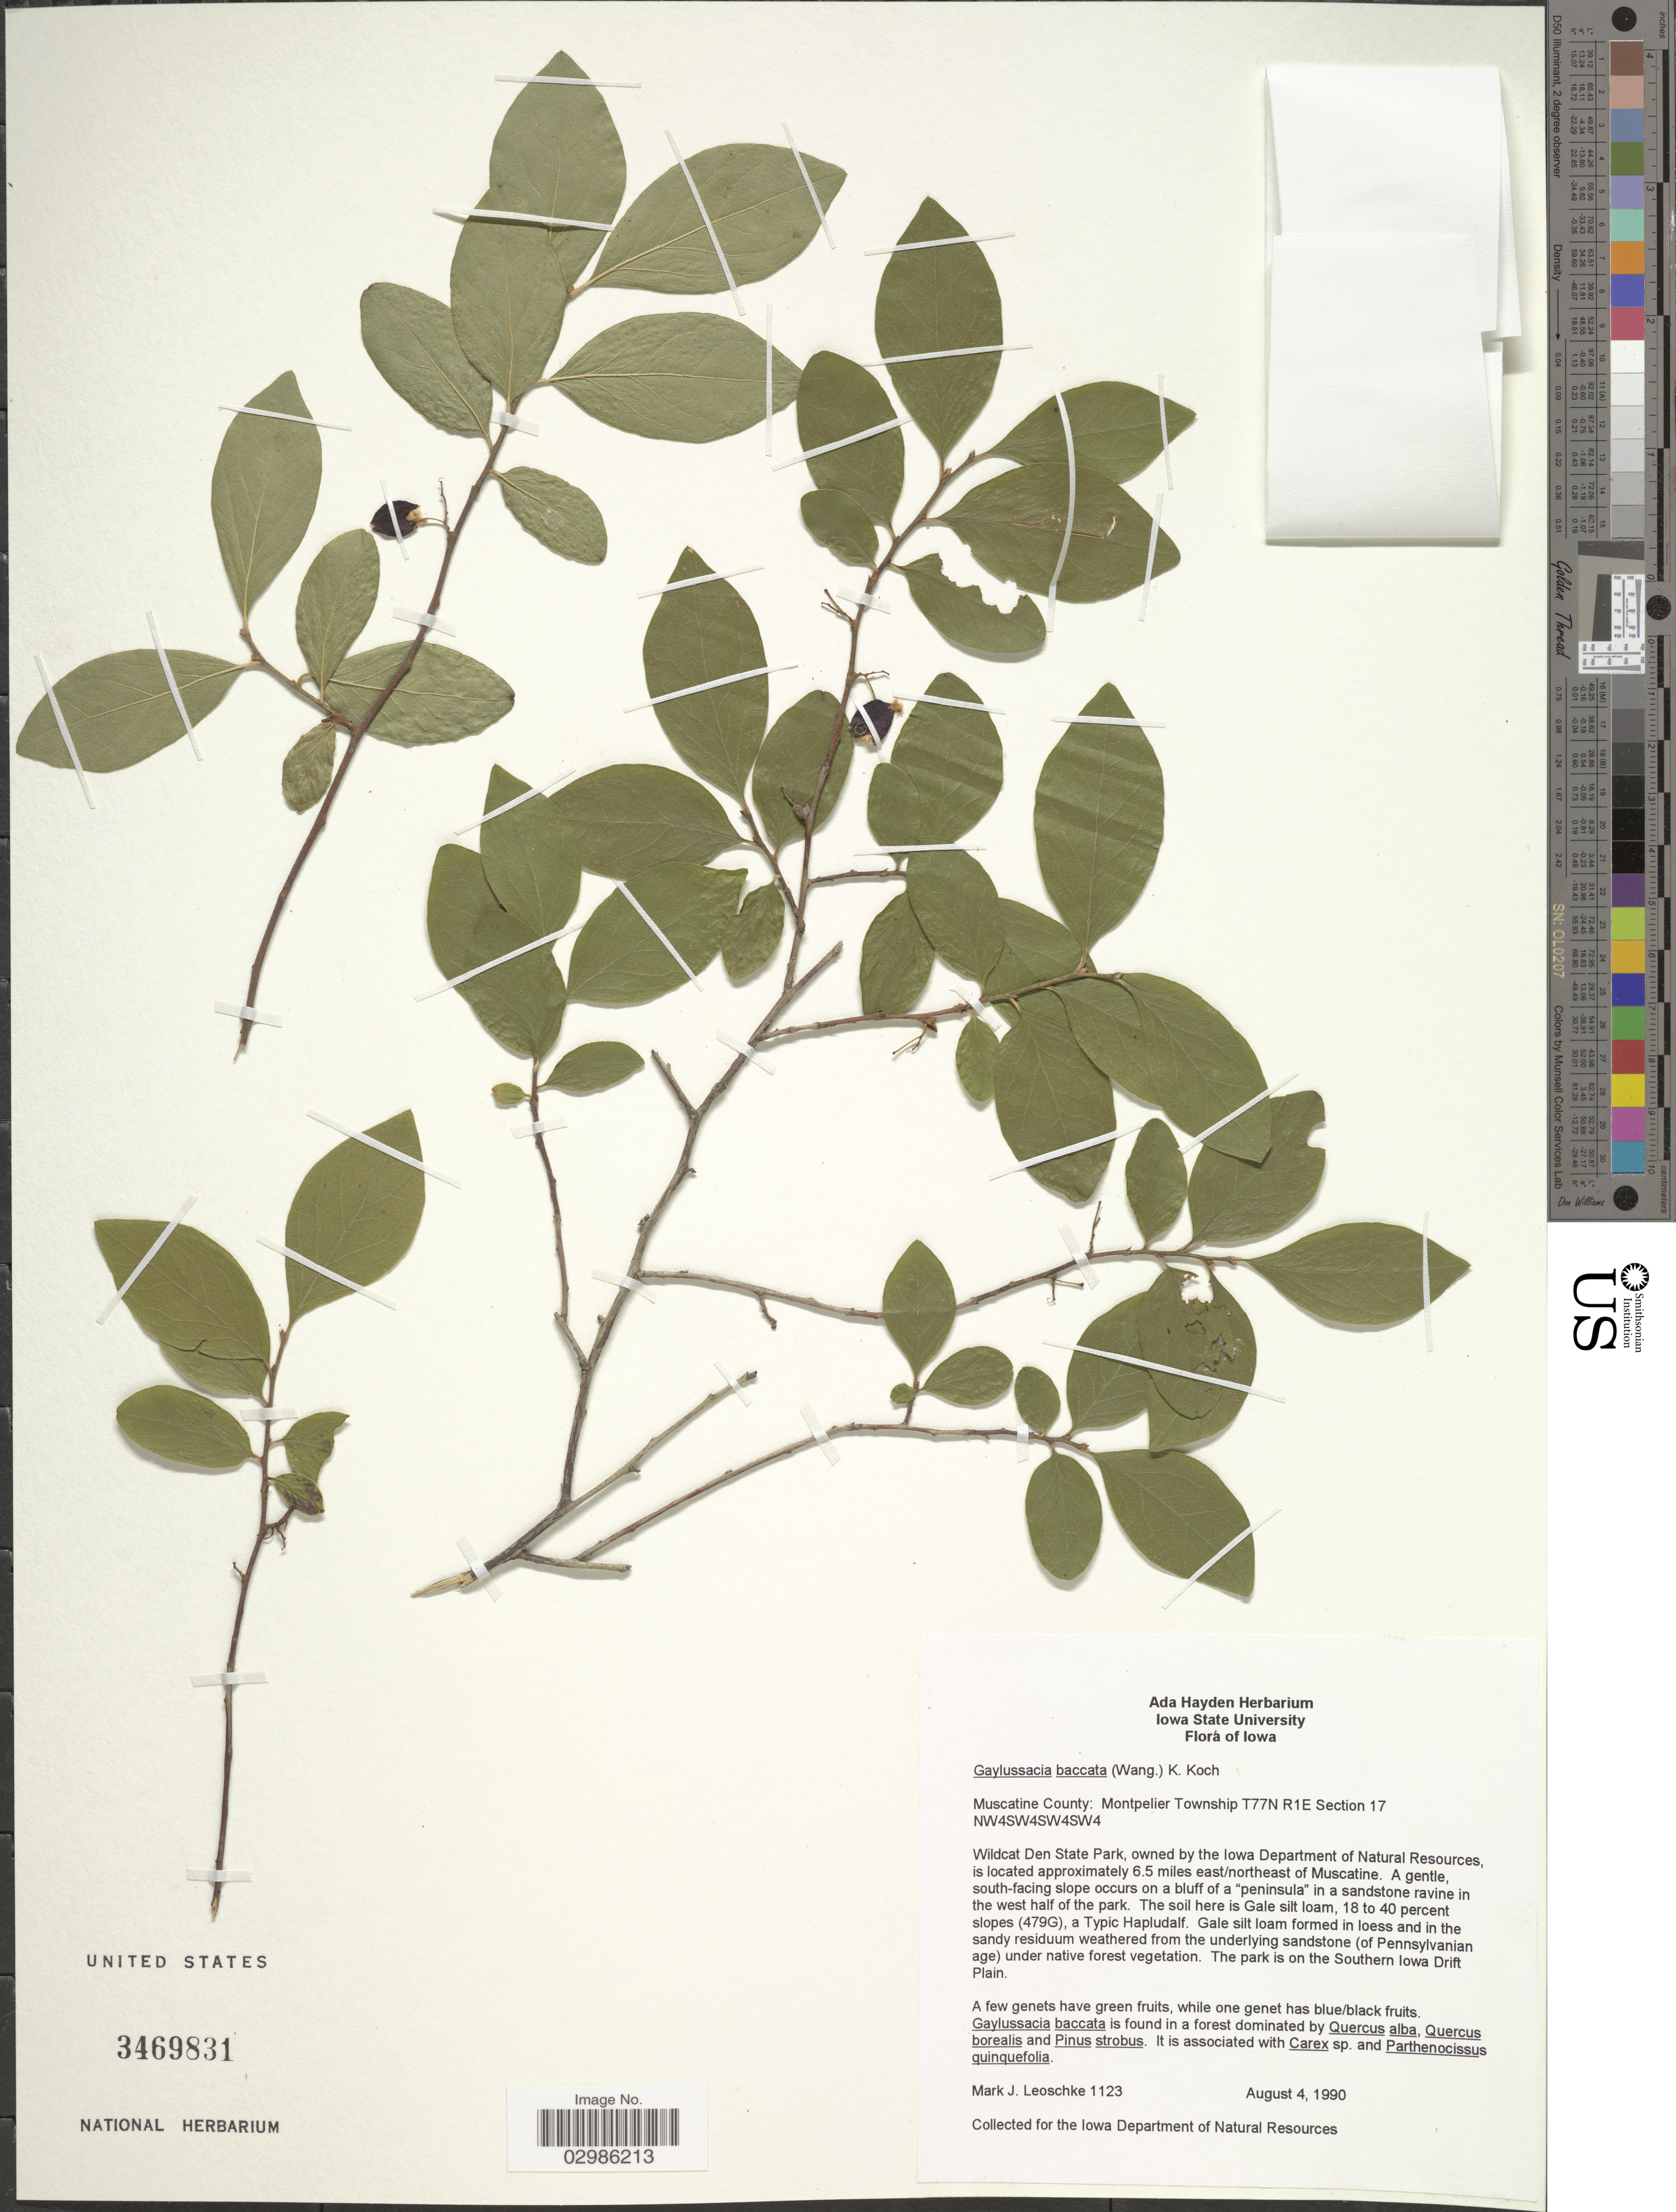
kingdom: Plantae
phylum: Tracheophyta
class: Magnoliopsida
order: Ericales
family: Ericaceae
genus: Gaylussacia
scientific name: Gaylussacia baccata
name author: (Wangenh.) K. Koch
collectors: M. J. Leoschke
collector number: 1123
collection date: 1990-08-04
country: United States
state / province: Iowa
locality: Muscatine County: Montpelier Township T77N R1E Section 17, NW4SW4SW4SW4, Wildcat Den State Park, owned by the Iowa Department of Natural Resources, is located approximately 6.5 miles east/northeast of Muscatine. The park is on the Southern Iowa Drift Plain.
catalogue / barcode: US 3469831